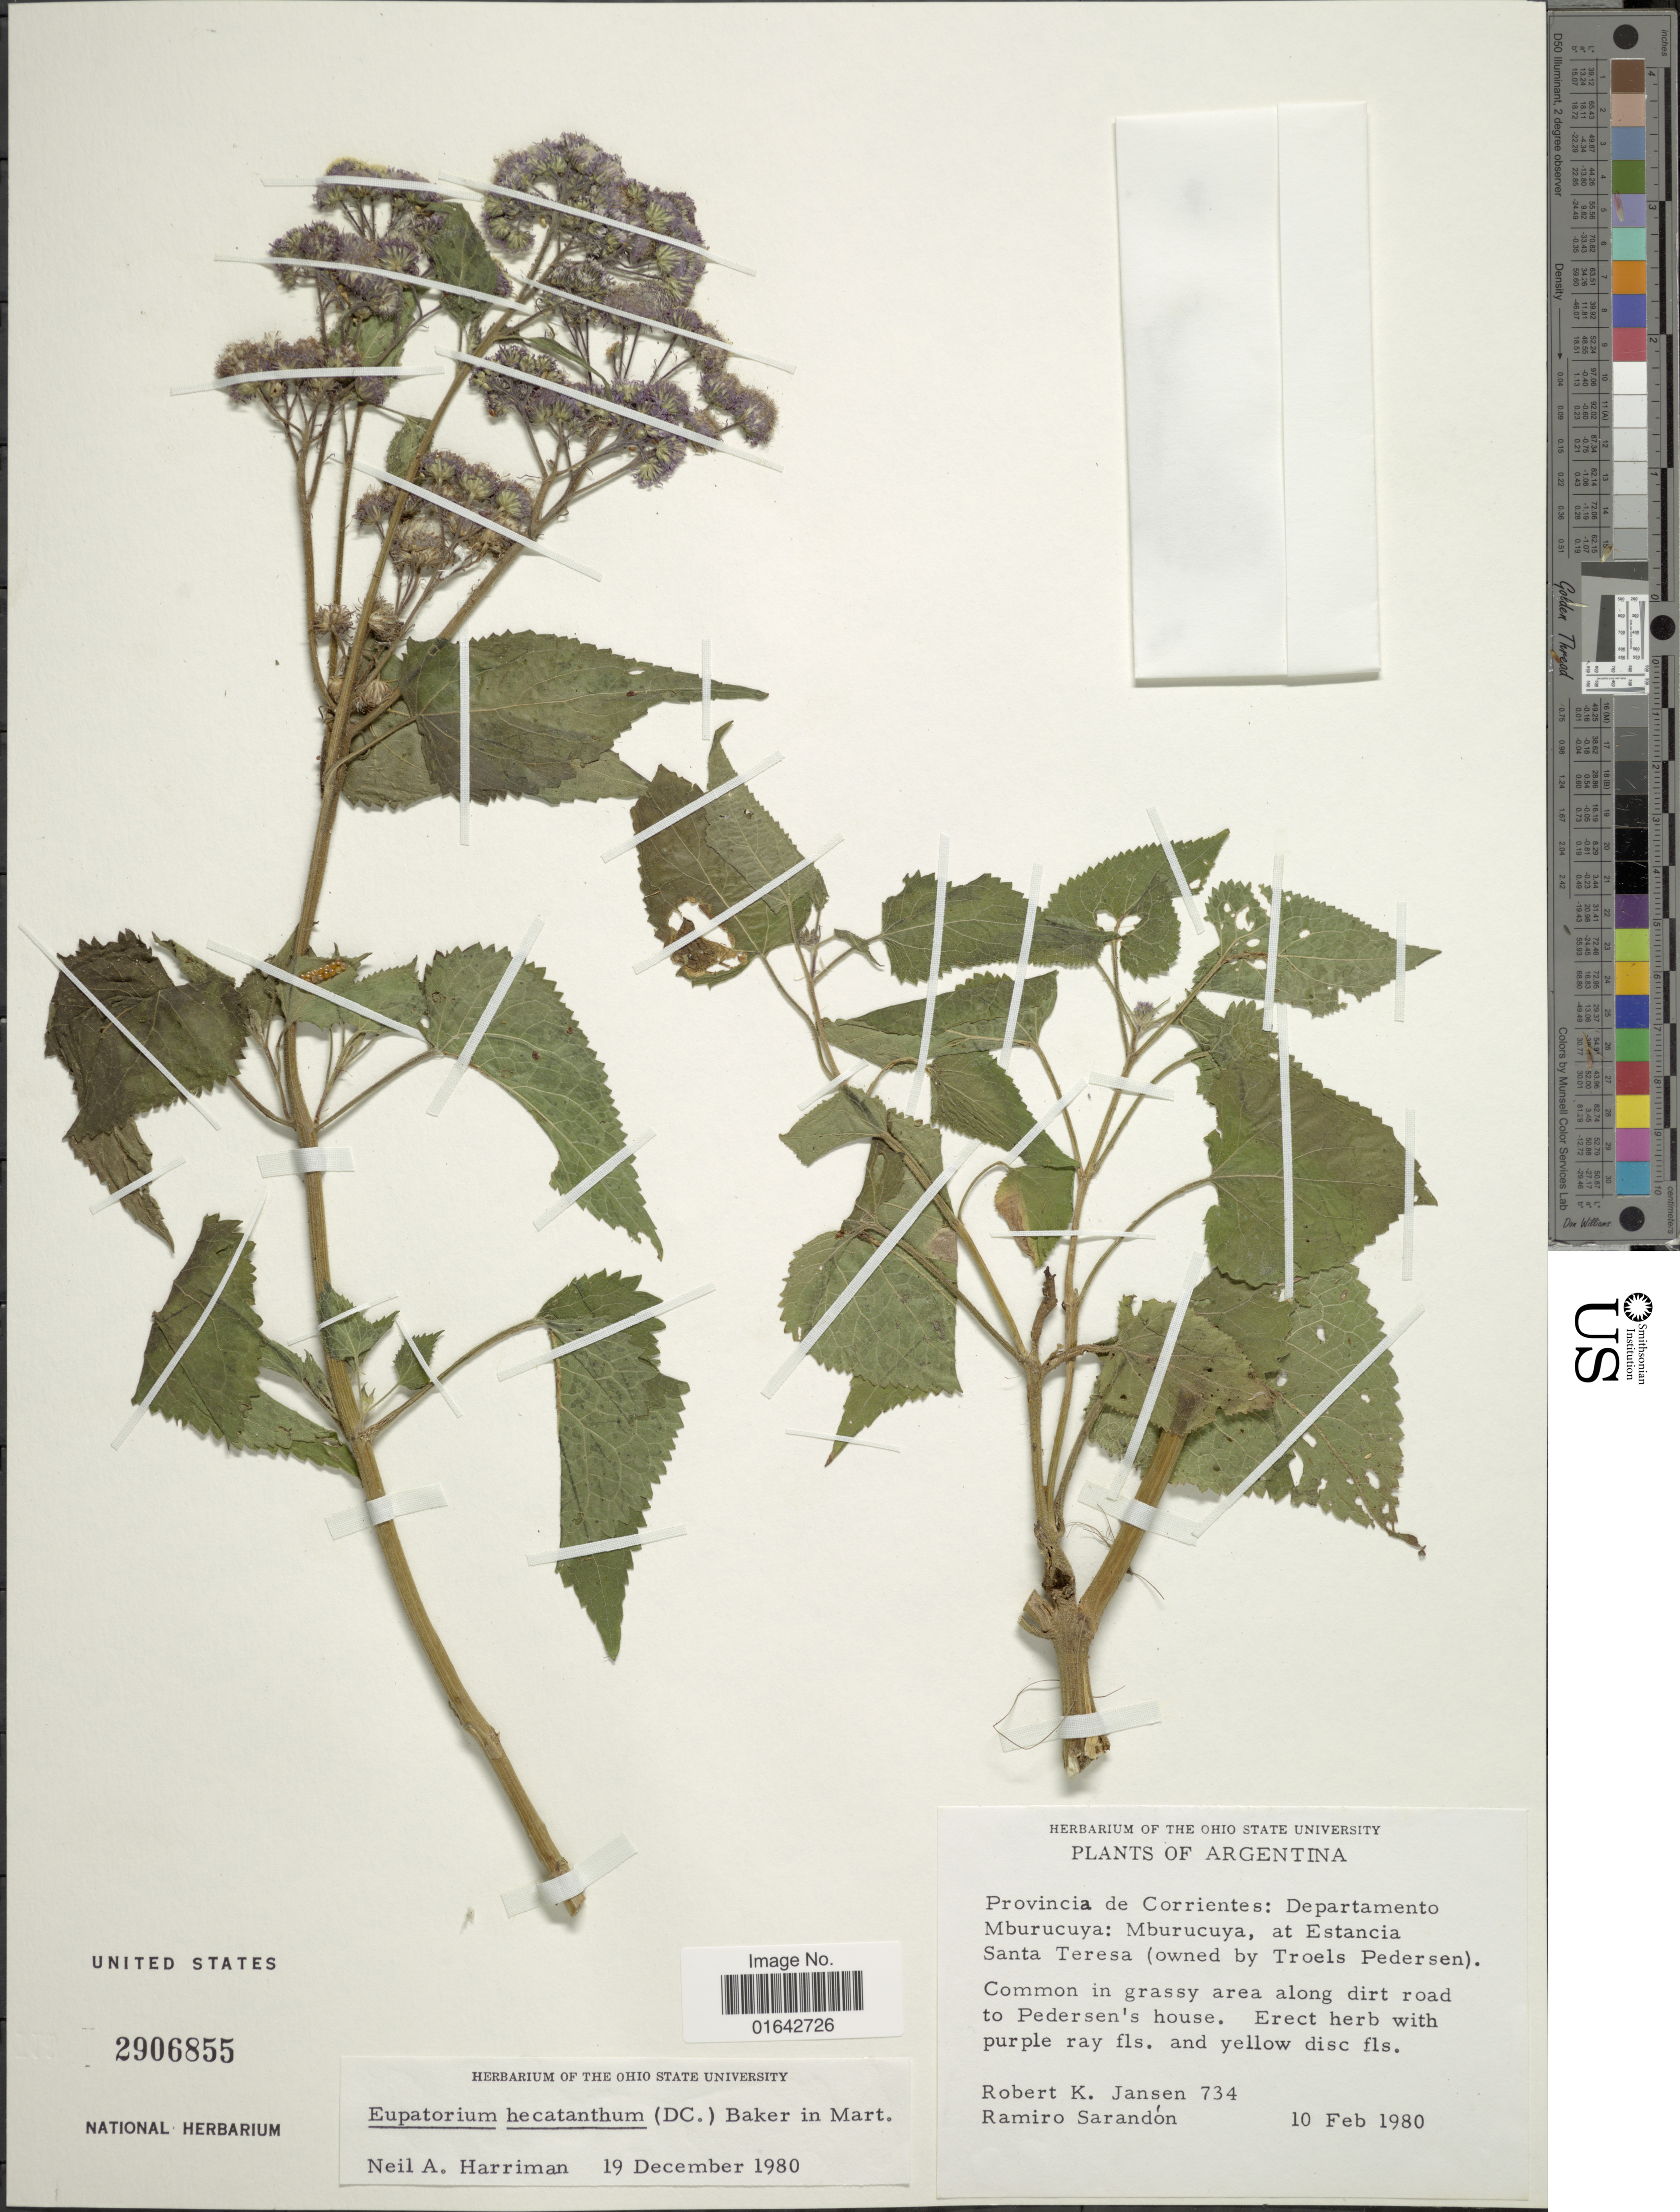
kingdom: Plantae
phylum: Tracheophyta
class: Magnoliopsida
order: Asterales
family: Asteraceae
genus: Urolepis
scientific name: Urolepis hecatantha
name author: (DC.) R.M. King & H. Rob.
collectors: R. K. Jansen & R. Sarandon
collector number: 734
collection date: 1980-02-10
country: Argentina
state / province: Corrientes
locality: Provincia de Corrientes: Departamento Mburucuya: Mburucuya, at Estancia Santa Teresa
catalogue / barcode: US 2906855